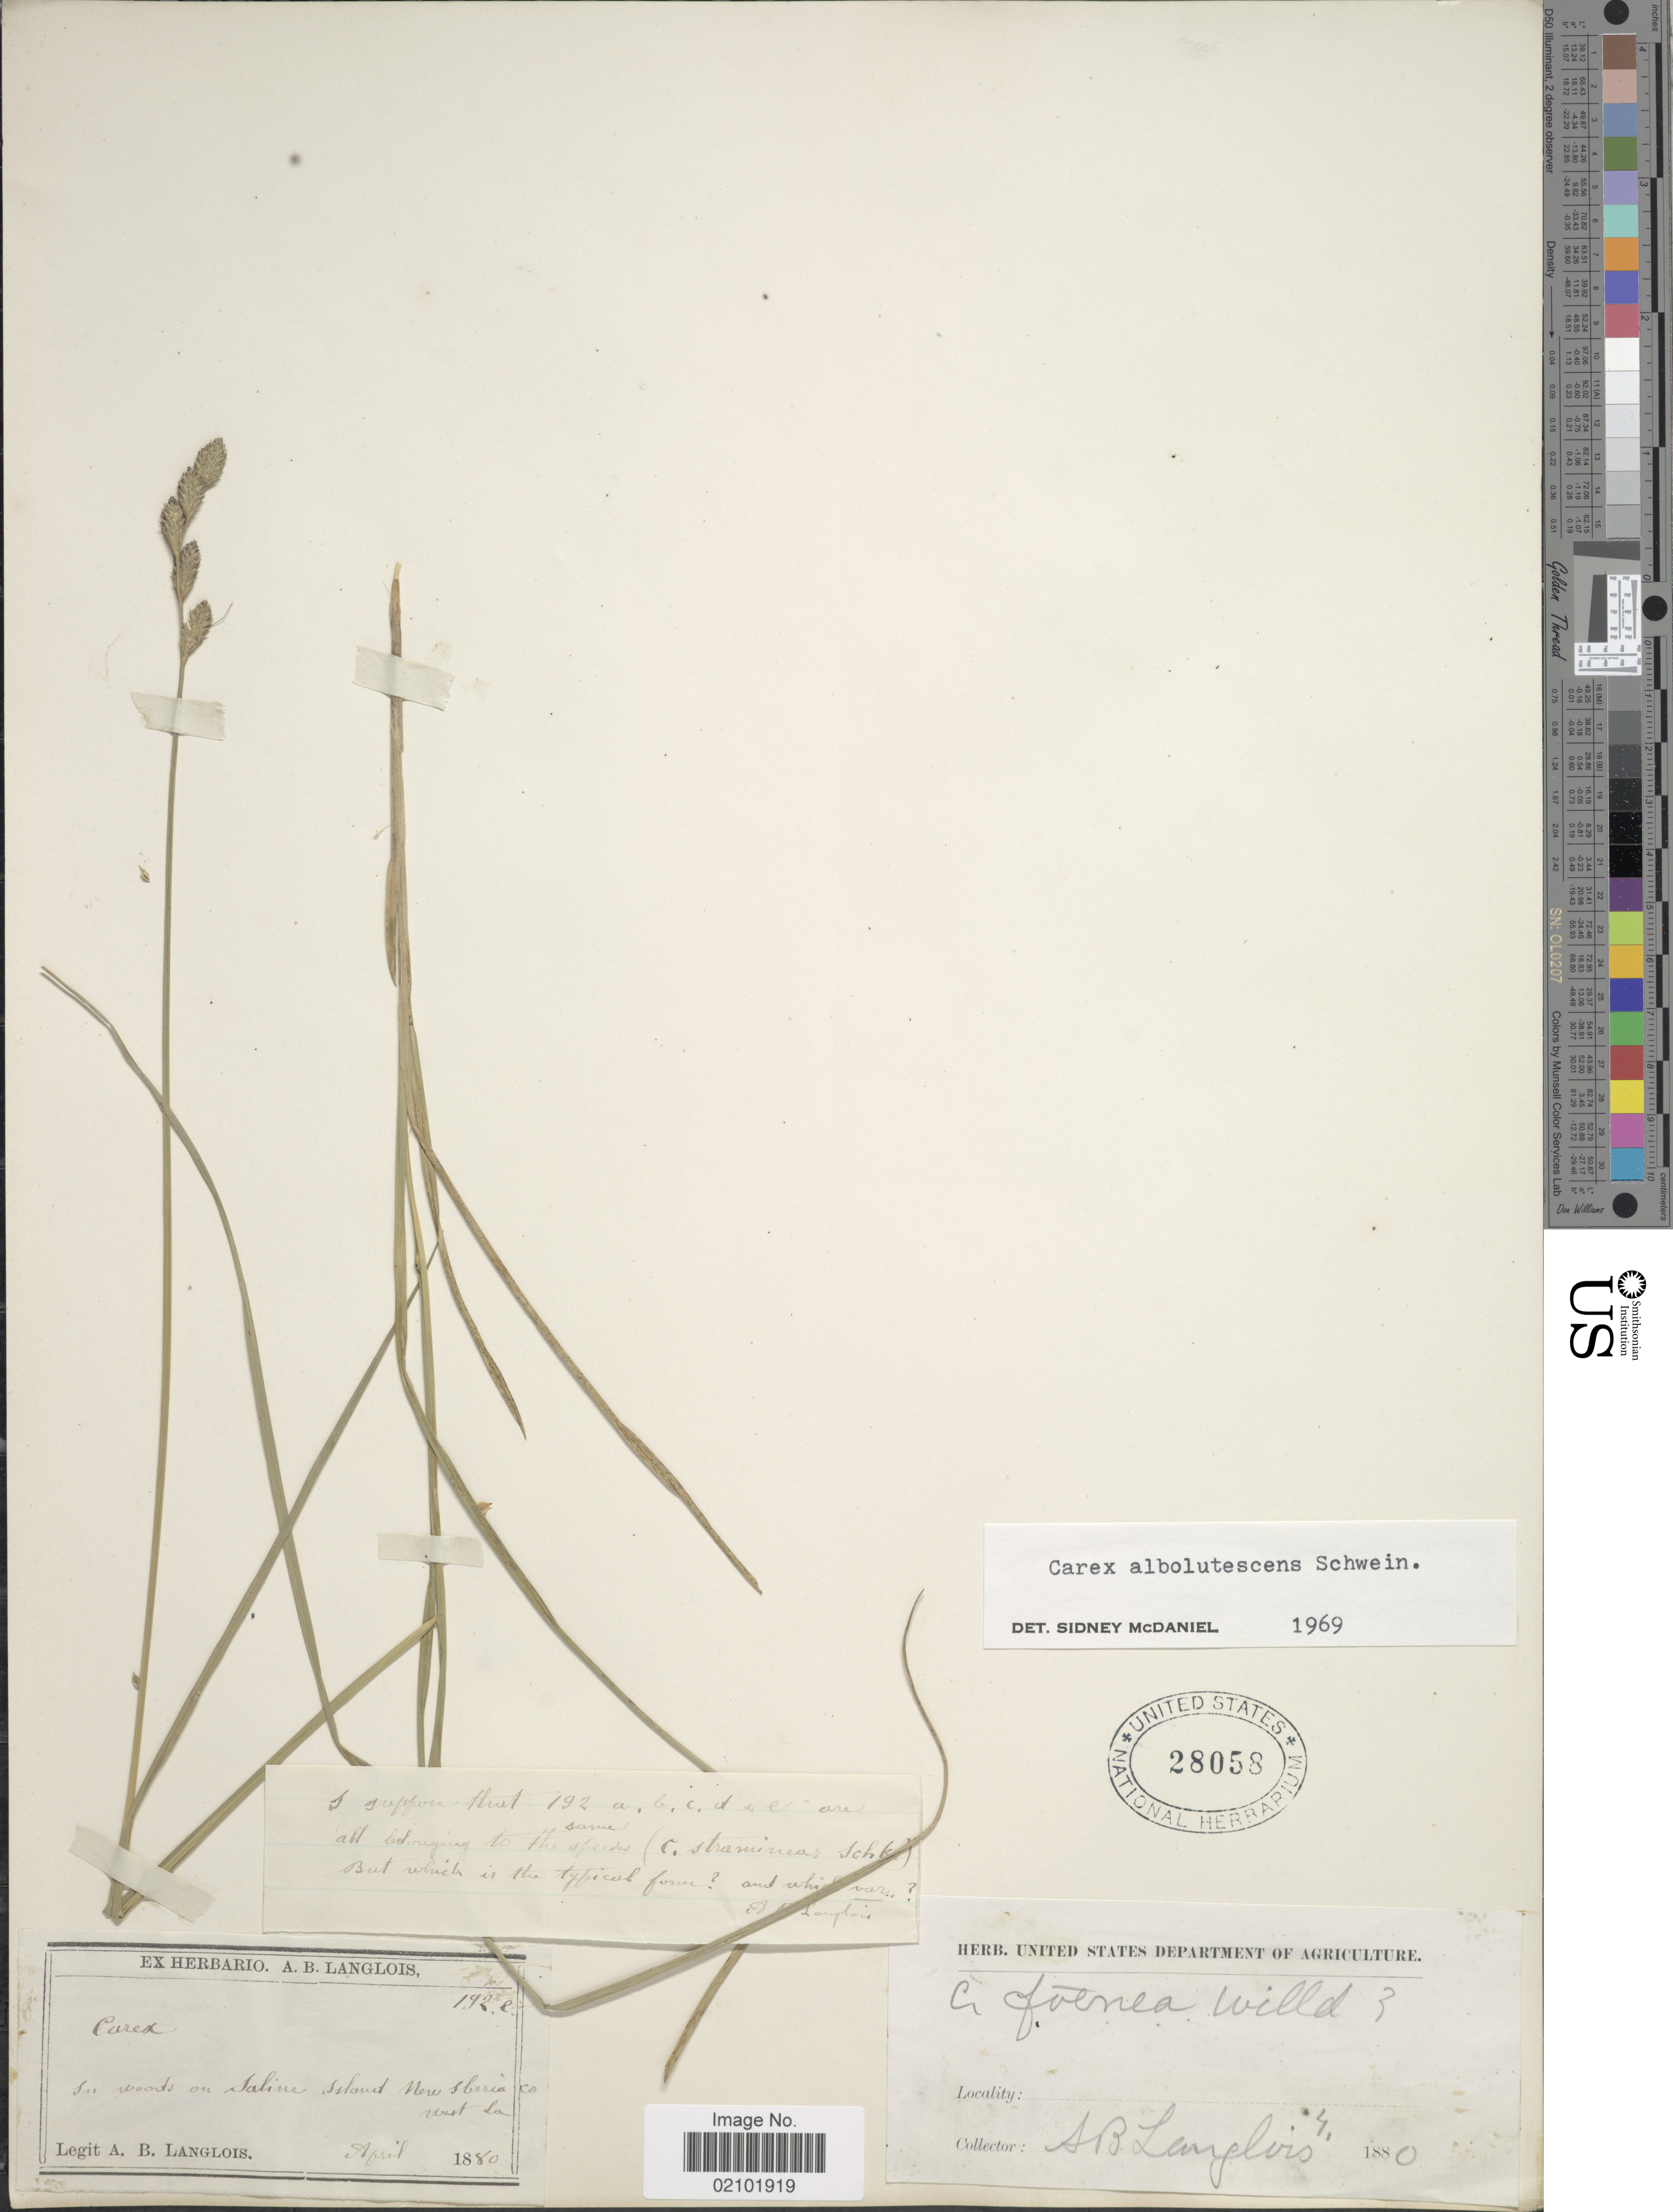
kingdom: Plantae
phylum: Tracheophyta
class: Liliopsida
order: Poales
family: Cyperaceae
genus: Carex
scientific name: Carex albolutescens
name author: Schwein.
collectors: A. Langlois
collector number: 192e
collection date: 1880-04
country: United States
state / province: Louisiana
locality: Saline Island New Iberia Co., West La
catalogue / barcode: US 28058